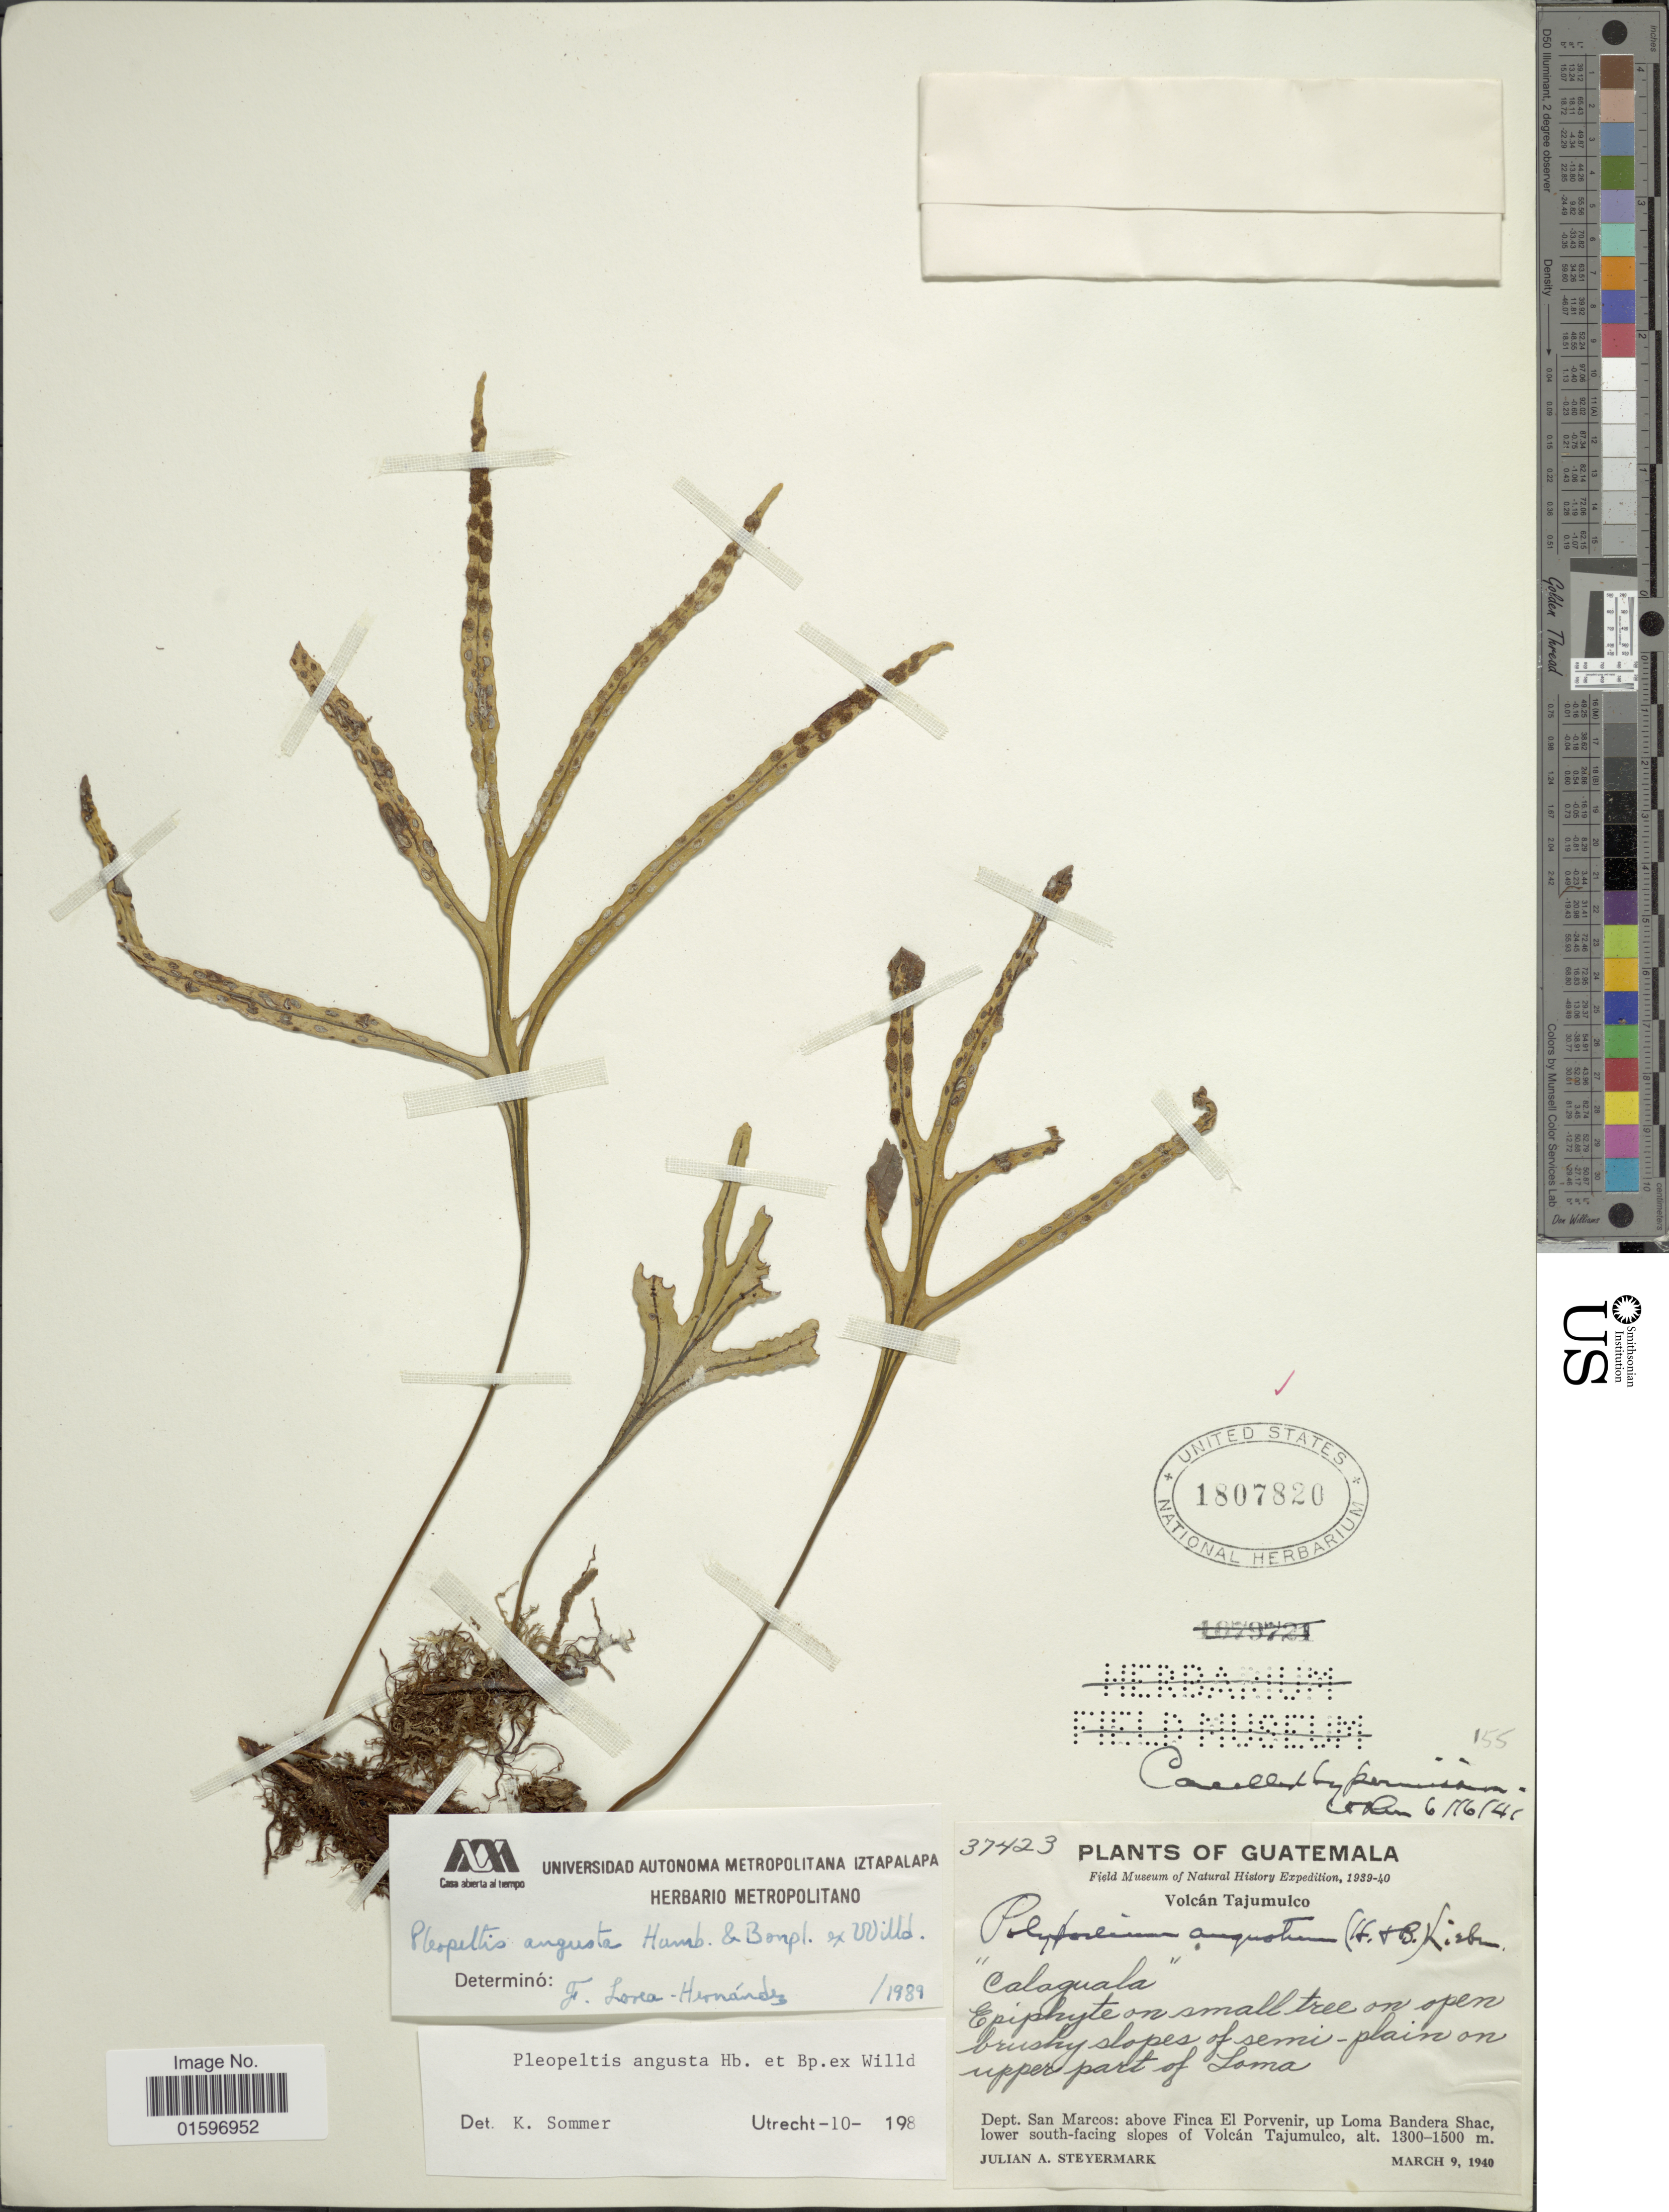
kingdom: Plantae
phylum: Tracheophyta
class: Polypodiopsida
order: Polypodiales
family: Polypodiaceae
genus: Pleopeltis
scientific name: Pleopeltis angusta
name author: Humb. & Bonap. ex Willd.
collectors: J. Steyermark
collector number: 37423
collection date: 1940-03-09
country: Guatemala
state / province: San Marcos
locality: Volcán Tajumulco. Dept. San Marcos: above Finca El Porvenir, up Loma Bandera Shac, lower south-facing slopes of Volcán Tajumulco.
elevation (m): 1300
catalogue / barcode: US 1807820